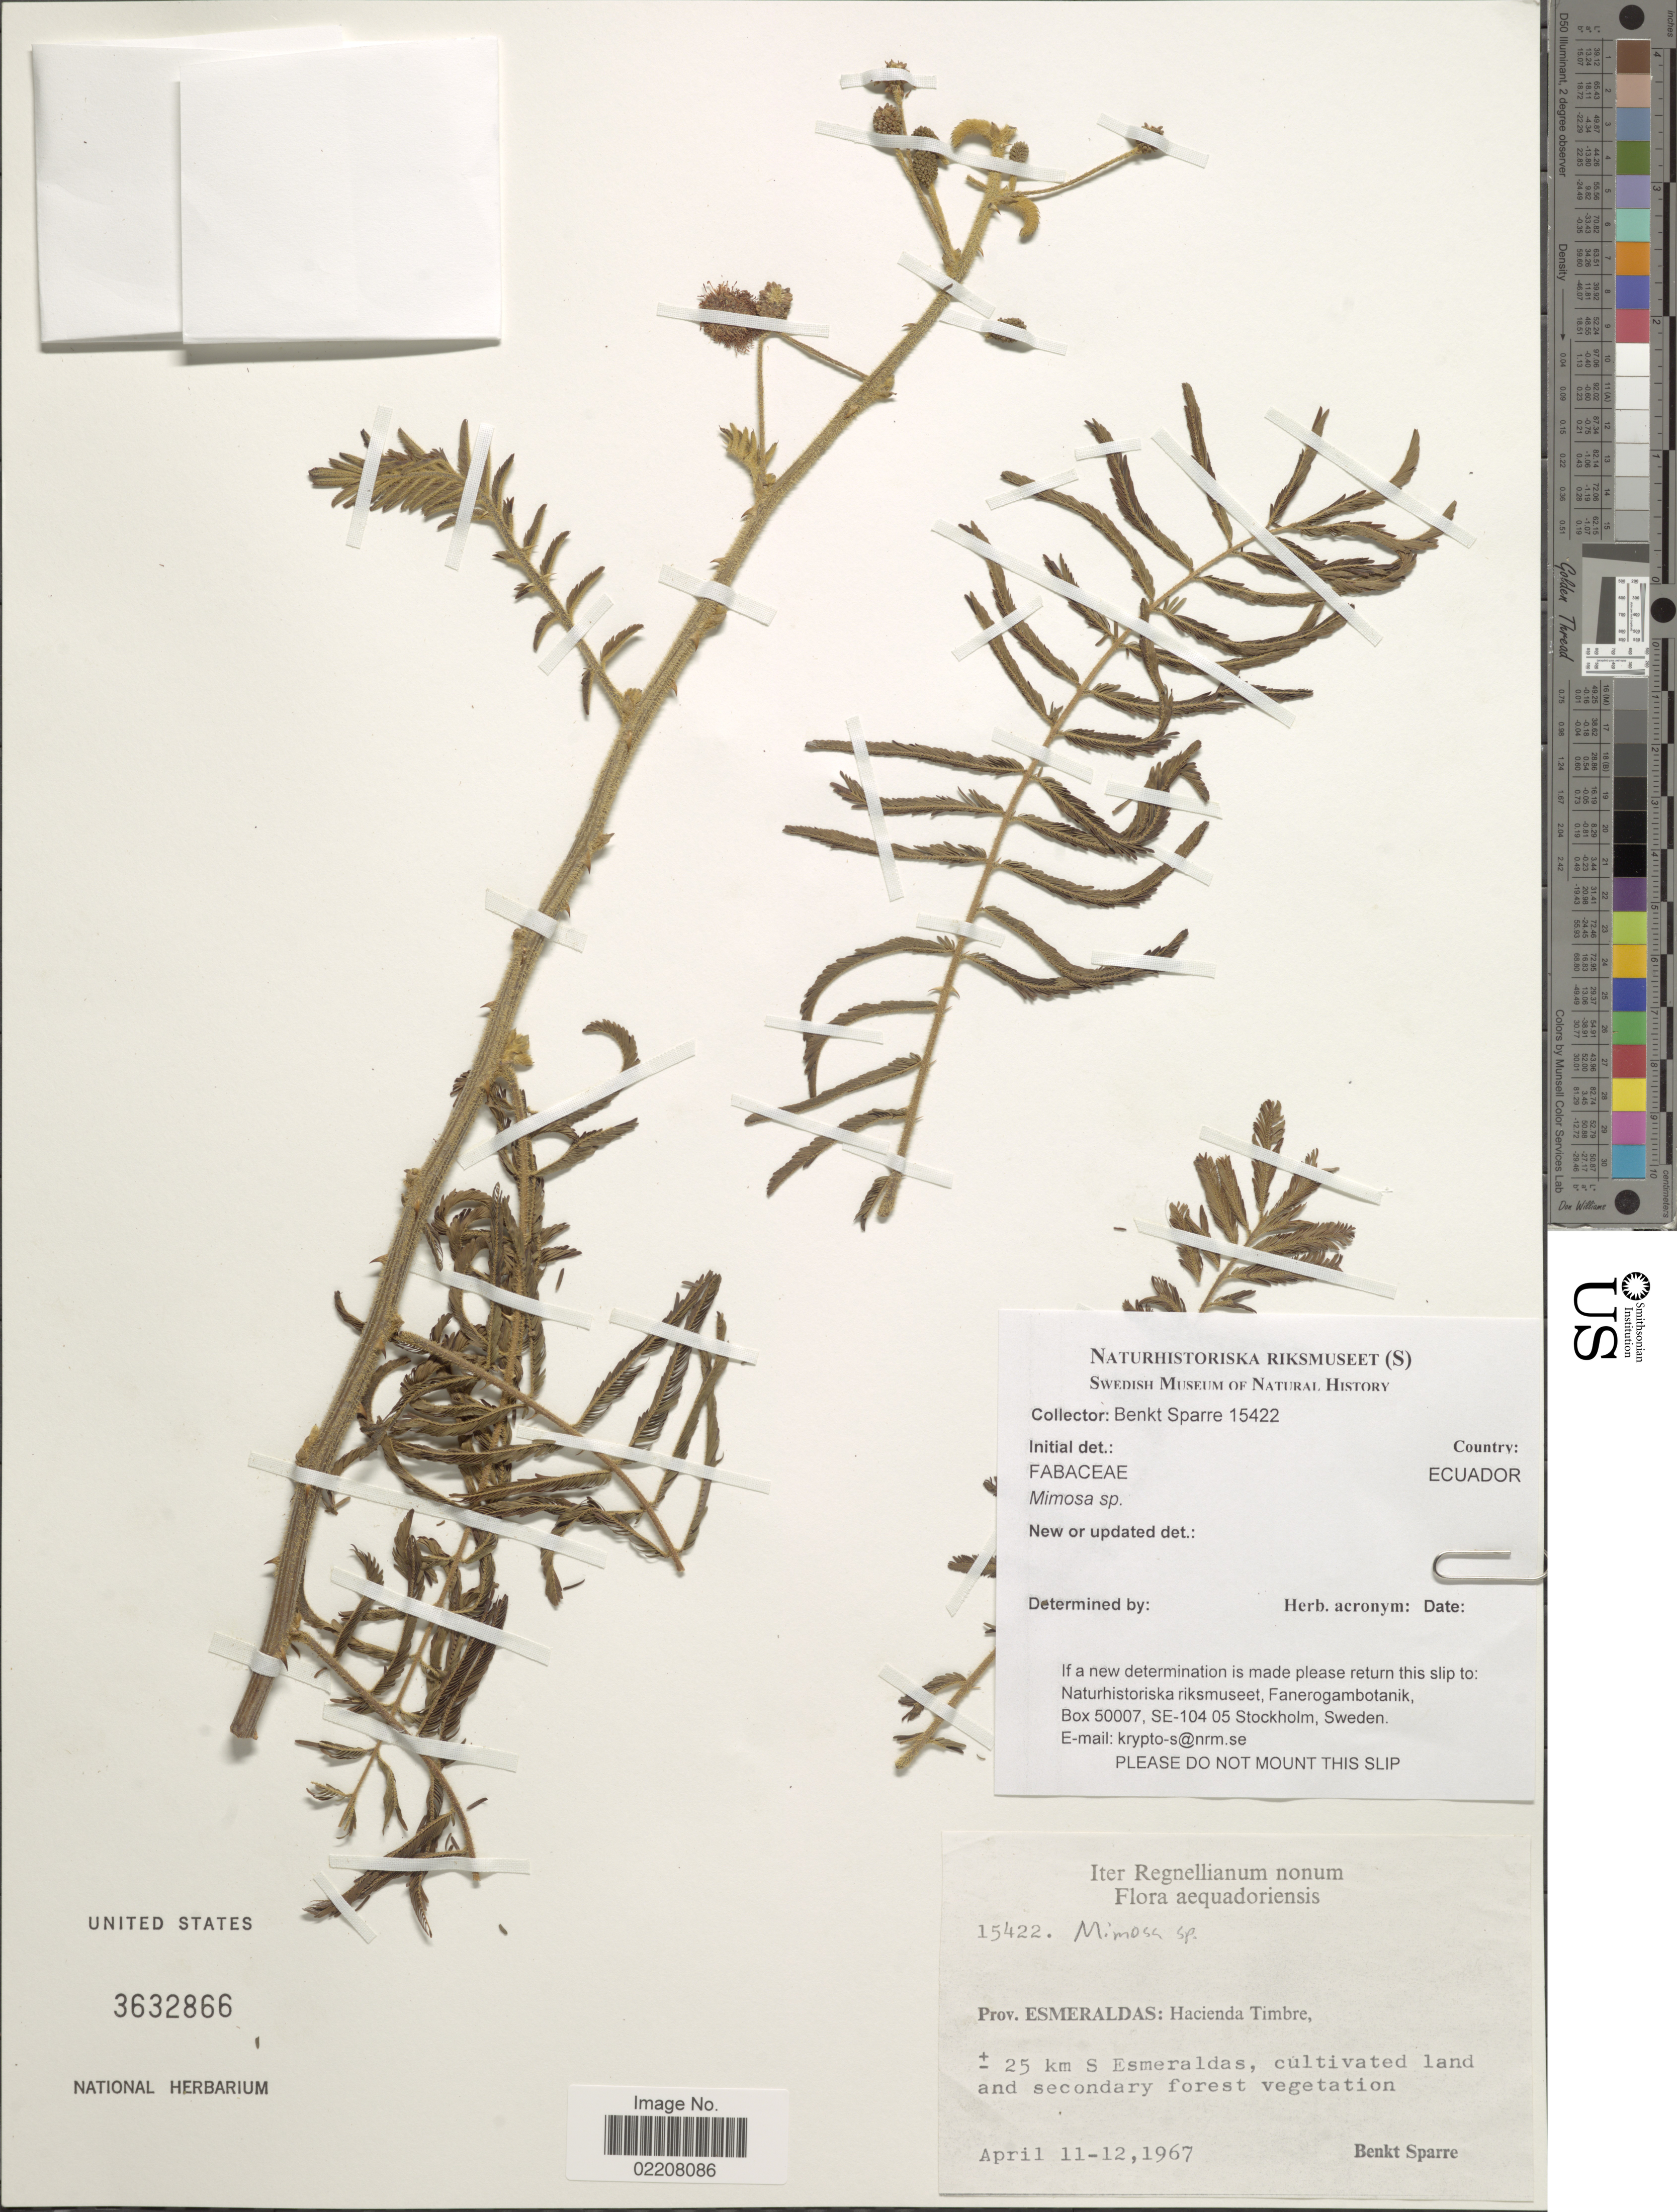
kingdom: Plantae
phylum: Tracheophyta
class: Magnoliopsida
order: Fabales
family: Fabaceae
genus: Mimosa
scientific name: Mimosa sp.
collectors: B. Sparre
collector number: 15422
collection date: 1967-04-11/1967-04-12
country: Ecuador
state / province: Esmeraldas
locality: Hacienda Timbre, ca. 25 km S Esmeraldas, cultivated land and secondary forest vegetation.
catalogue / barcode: US 3632866